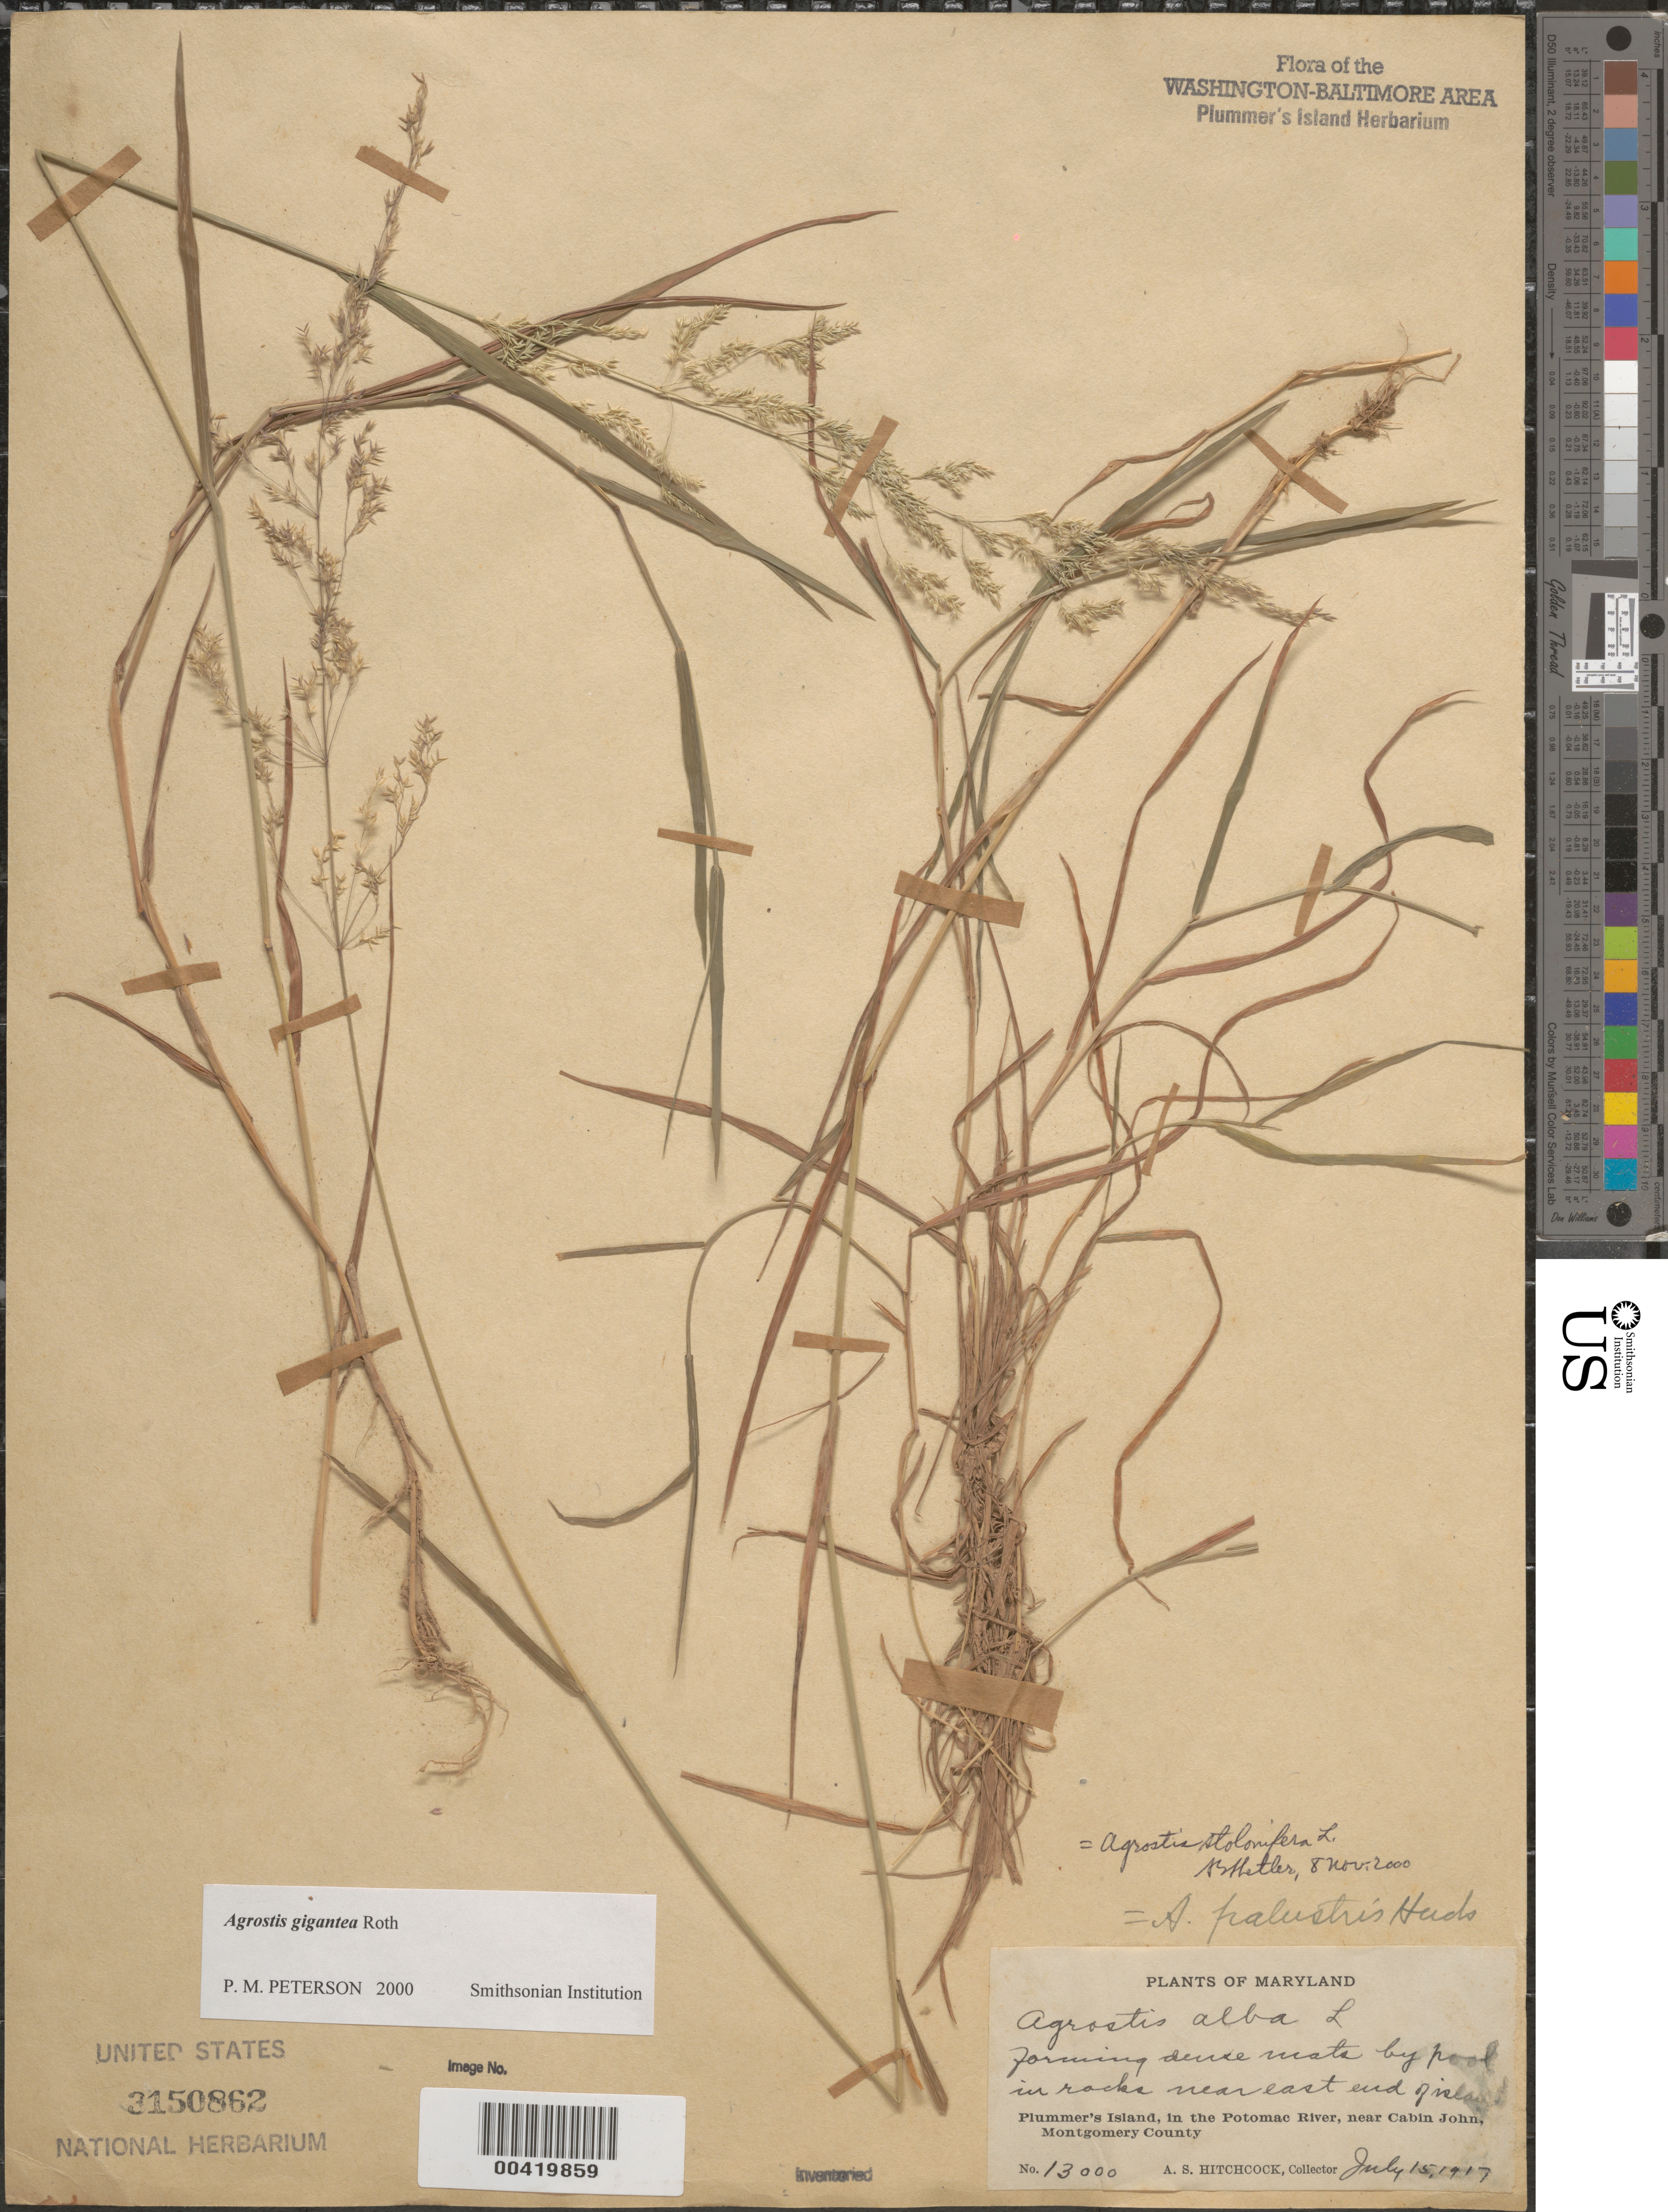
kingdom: Plantae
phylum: Tracheophyta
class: Liliopsida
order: Poales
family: Poaceae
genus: Agrostis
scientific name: Agrostis gigantea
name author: Roth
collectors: A. S. Hitchcock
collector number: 13000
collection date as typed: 15 Jul 1917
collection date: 1917-07-15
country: United States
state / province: Maryland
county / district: Montgomery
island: Plummers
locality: Plummer's Island; near east end Plummers Island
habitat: By pool in rocks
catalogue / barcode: US 3150862